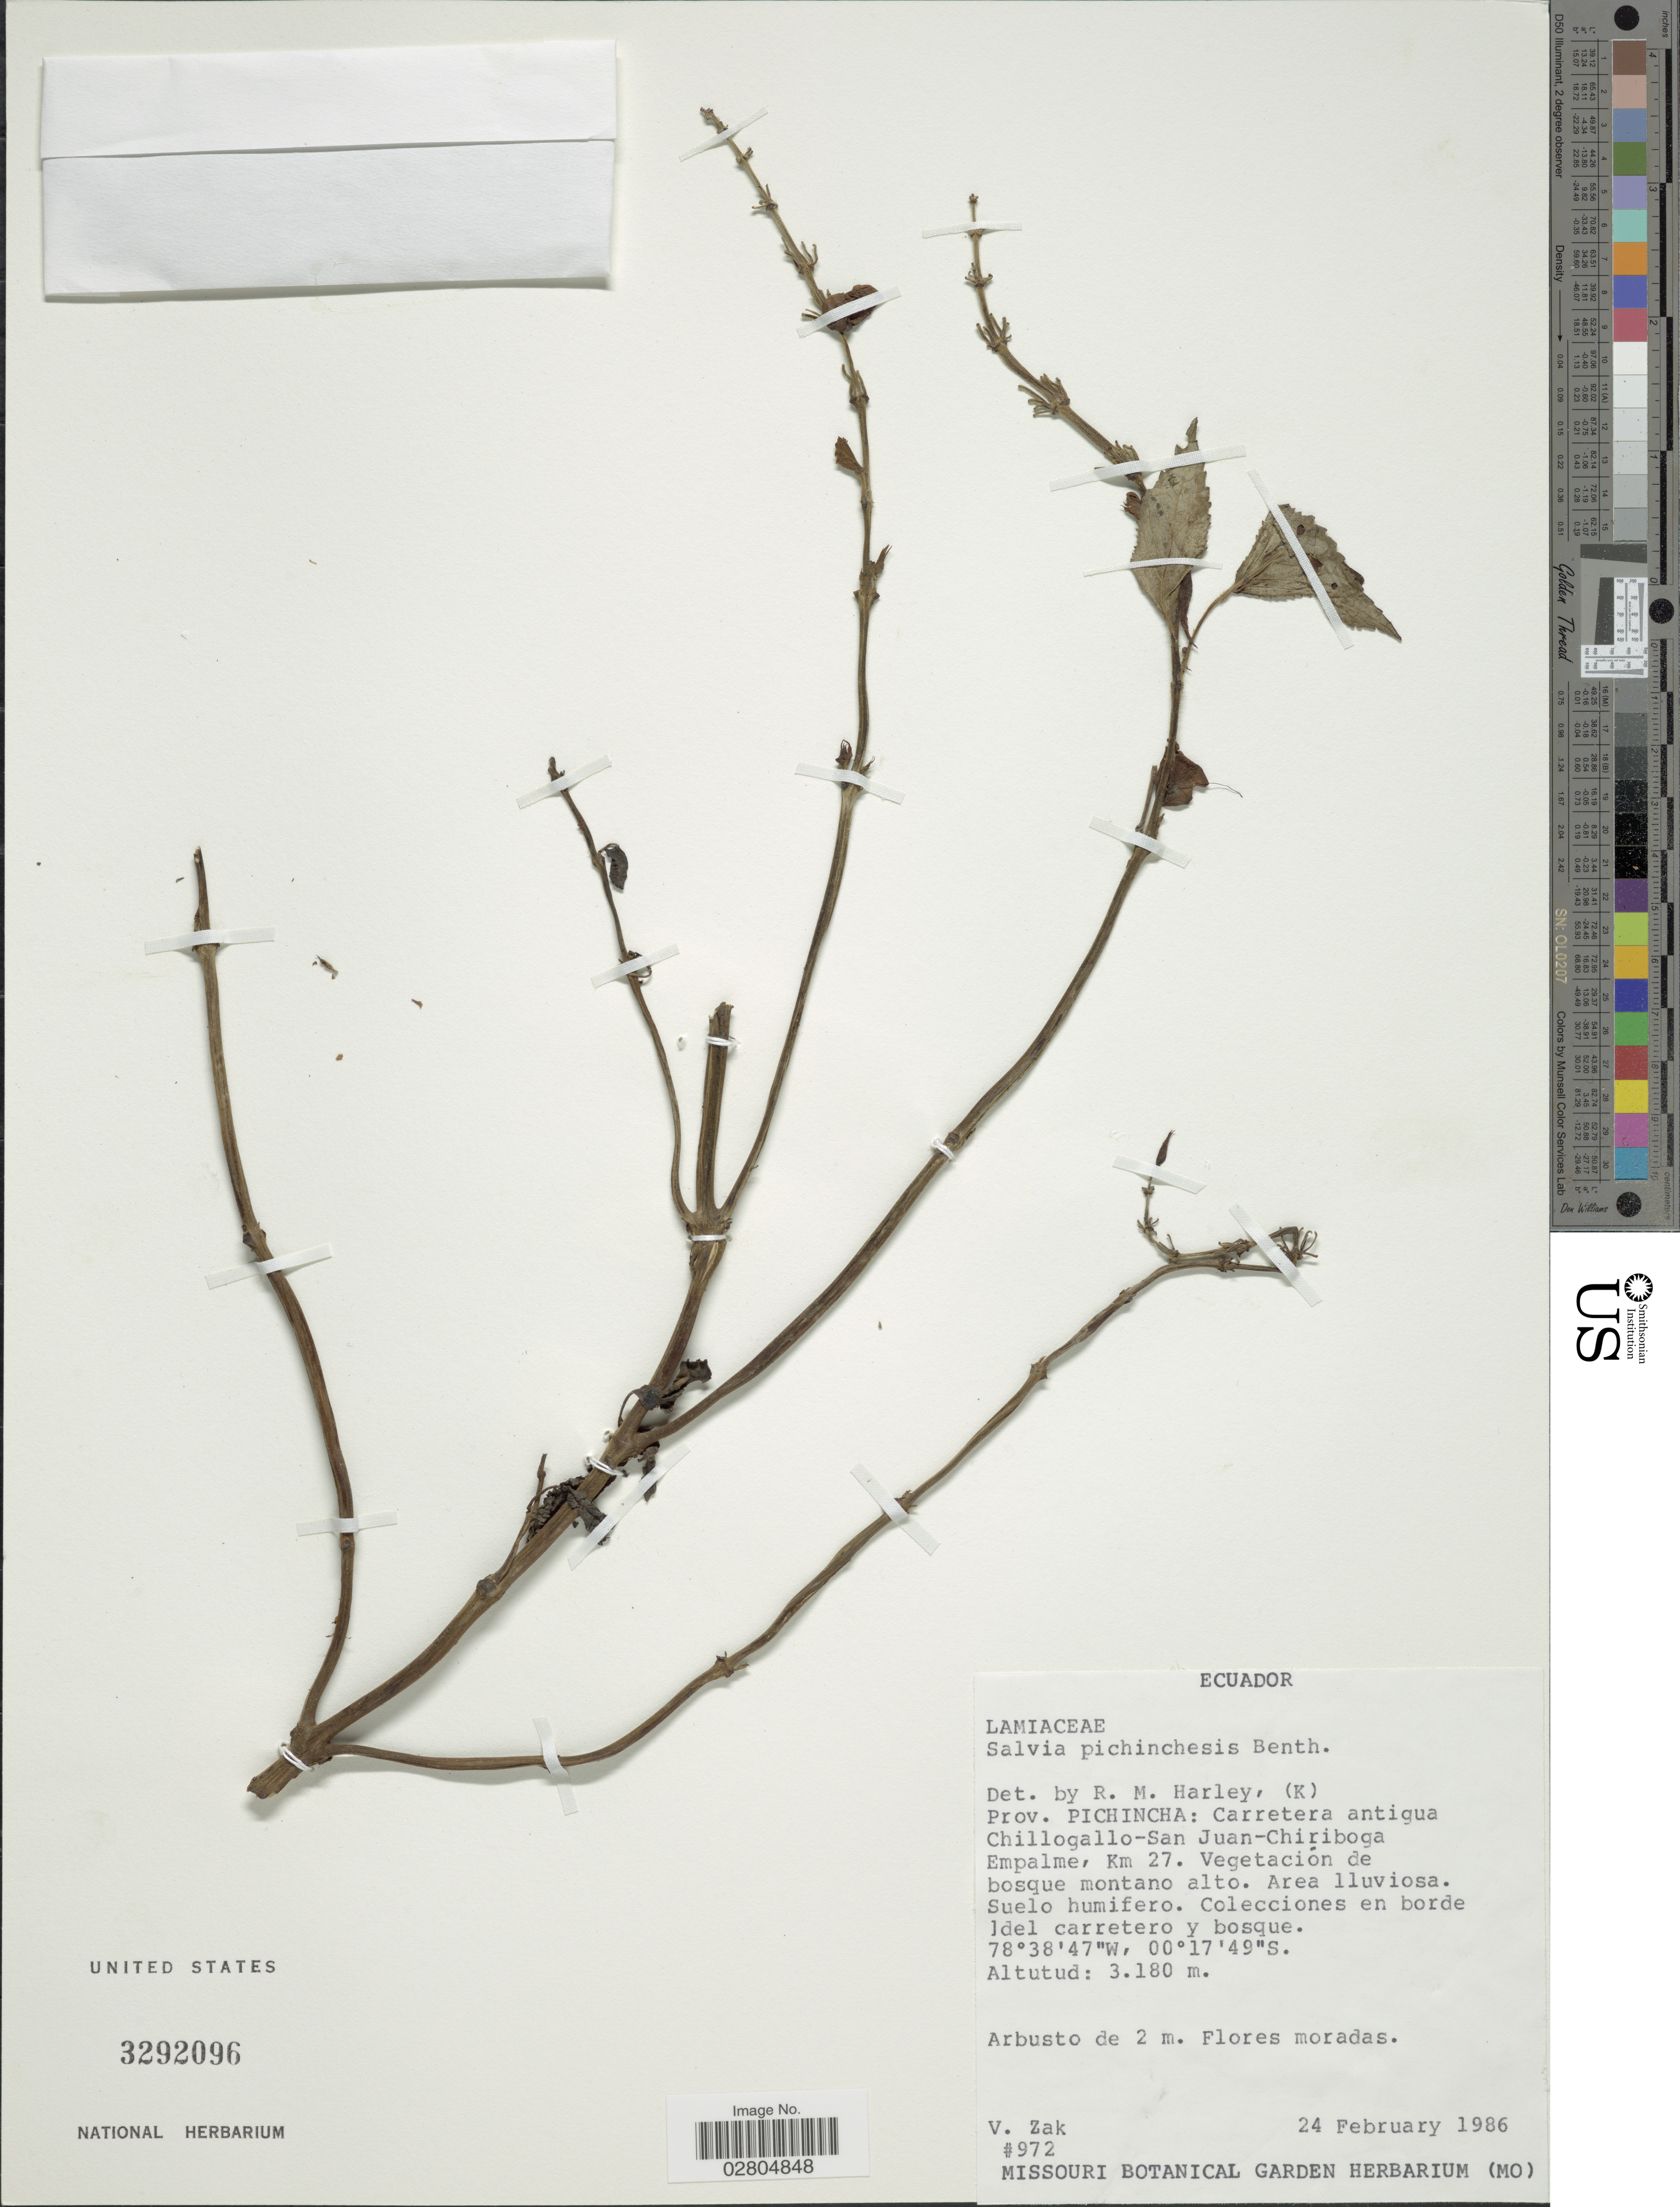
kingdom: Plantae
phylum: Tracheophyta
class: Magnoliopsida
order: Lamiales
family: Lamiaceae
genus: Salvia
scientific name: Salvia pichinchensis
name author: Benth.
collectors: V. Zak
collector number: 972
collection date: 1986-02-24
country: Ecuador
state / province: Pichincha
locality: Carretera antigua Chillogallo-San Juan-Chiriboga Empalme, Km 27.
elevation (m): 3180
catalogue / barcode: US 3292096